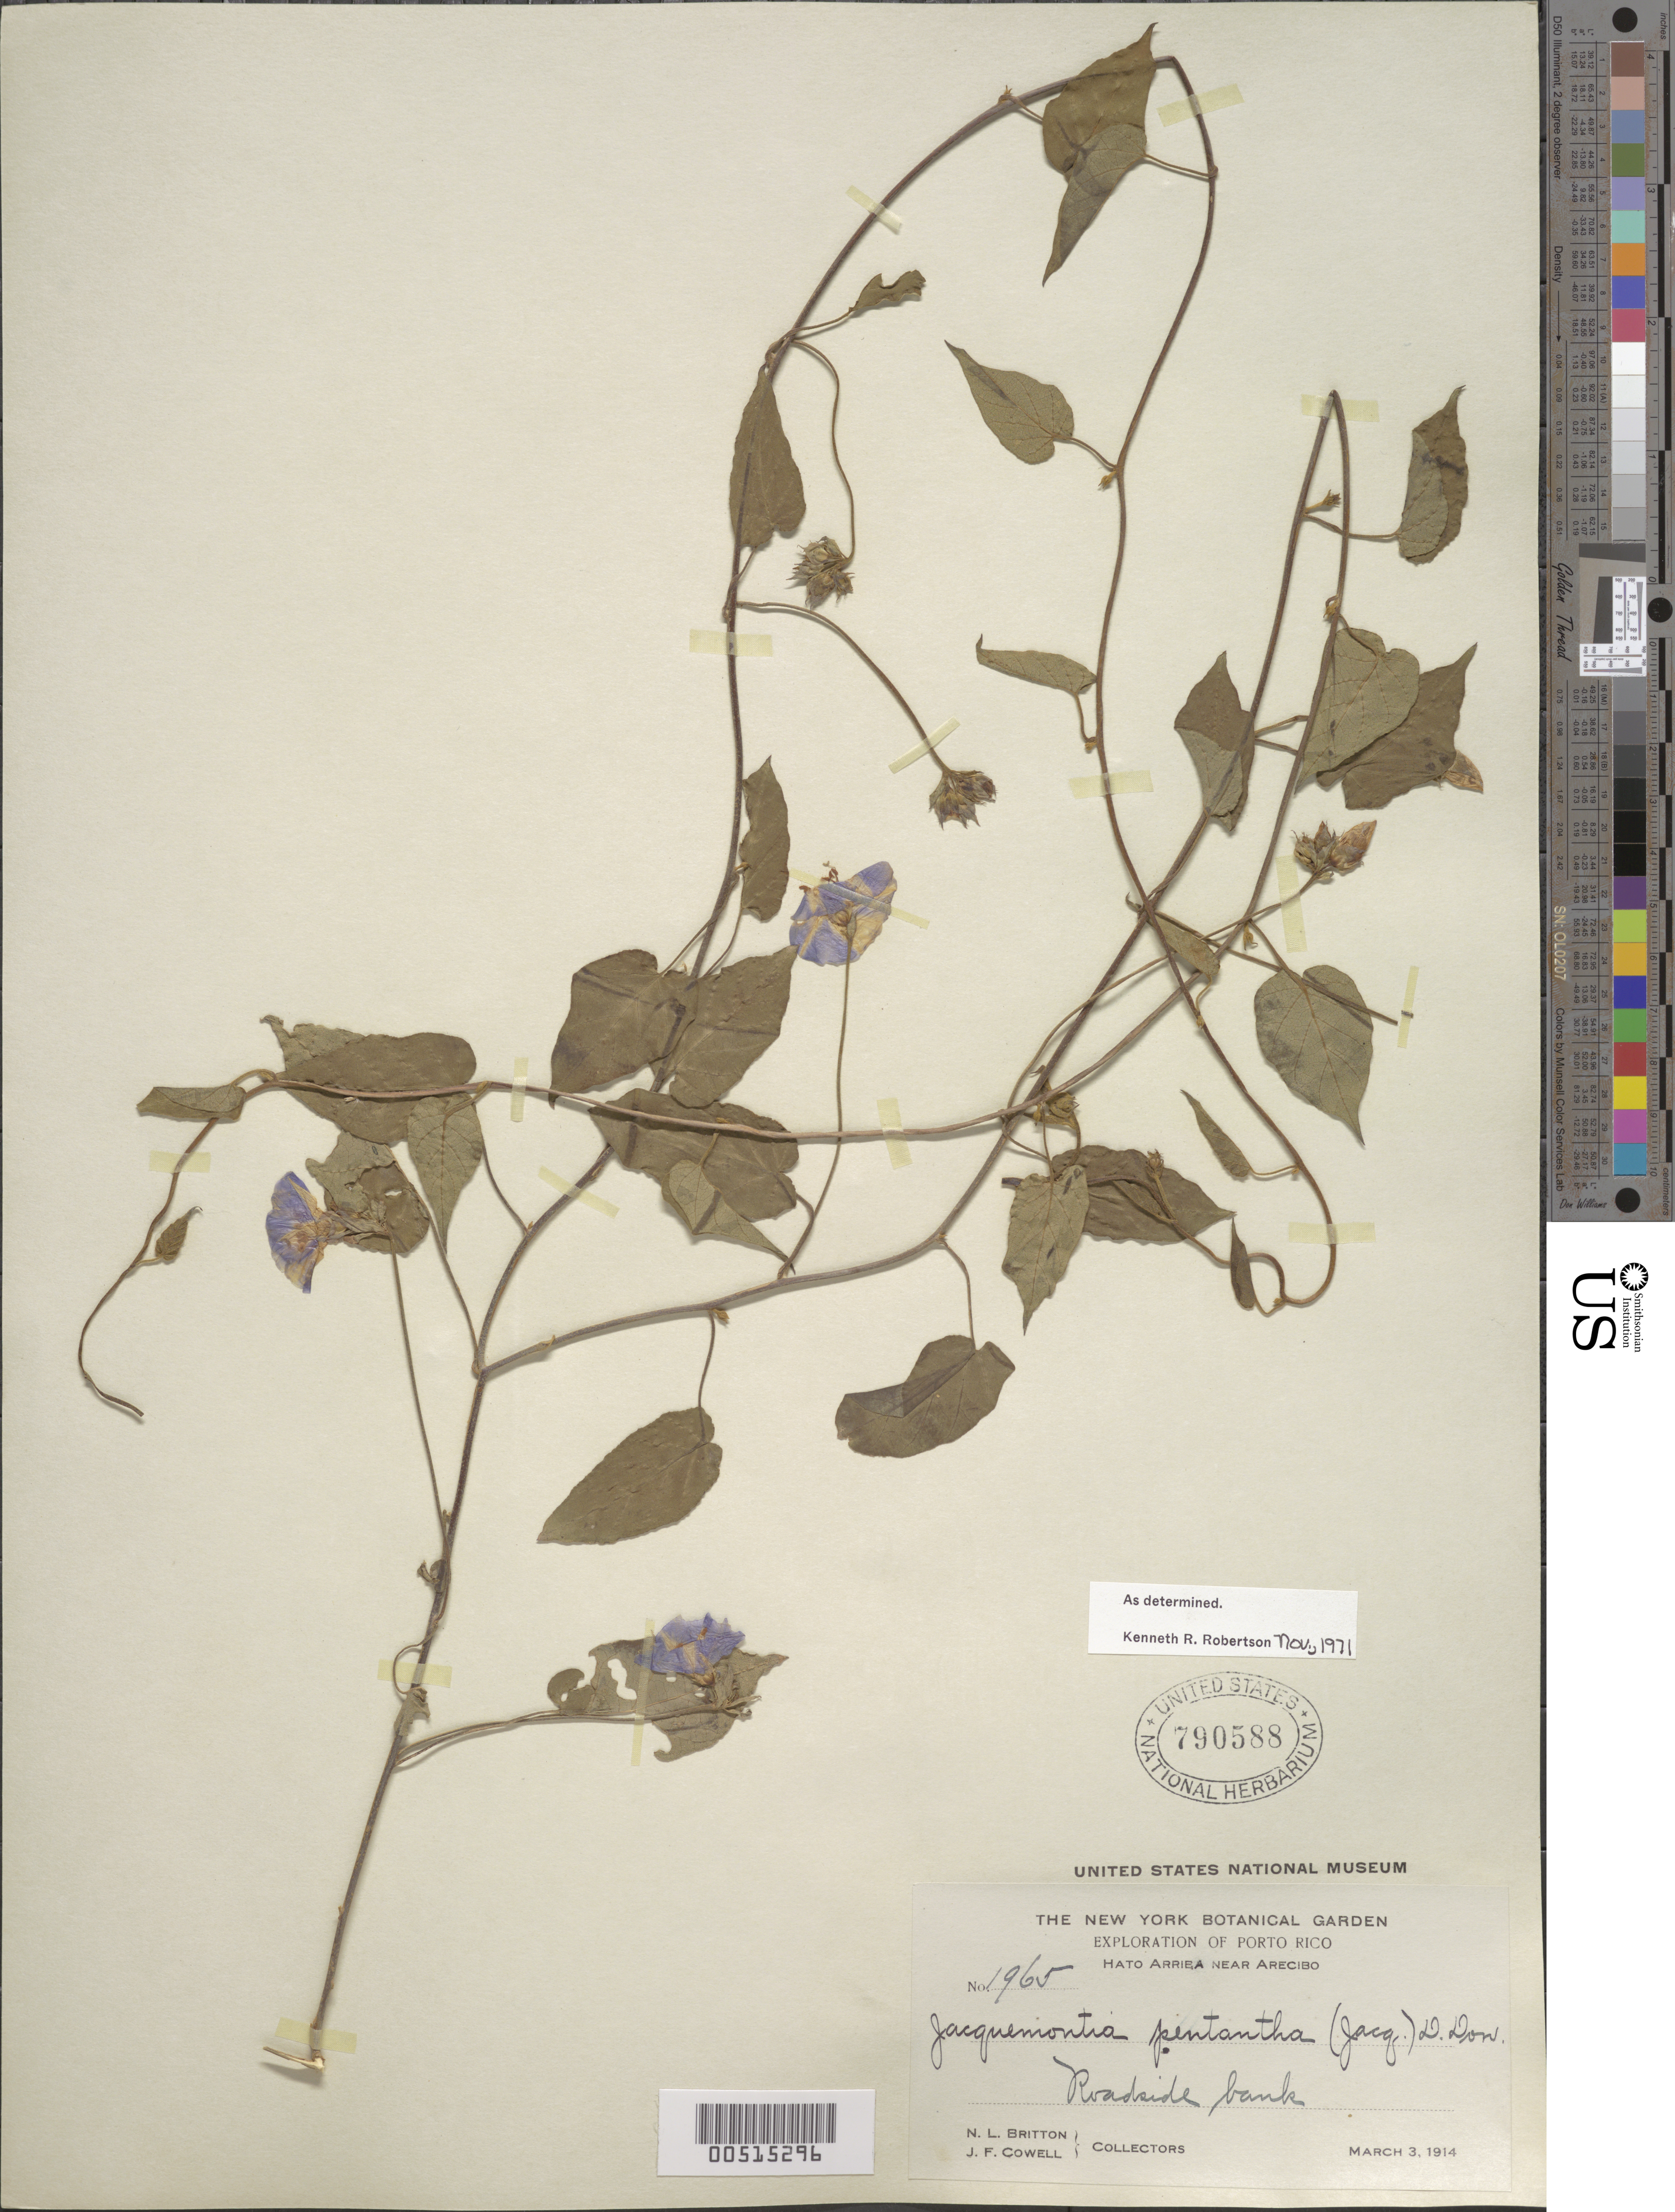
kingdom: Plantae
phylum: Tracheophyta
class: Magnoliopsida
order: Solanales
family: Convolvulaceae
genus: Jacquemontia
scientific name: Jacquemontia pentanthos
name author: (Jacq.) G. Don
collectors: N. Britton & J. F. Cowell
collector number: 1965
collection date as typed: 03 Mar 1914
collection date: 1914-03-03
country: Puerto Rico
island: Greater Antilles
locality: Hato Arriba near Arecabo. Roadside bank.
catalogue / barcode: US 790588